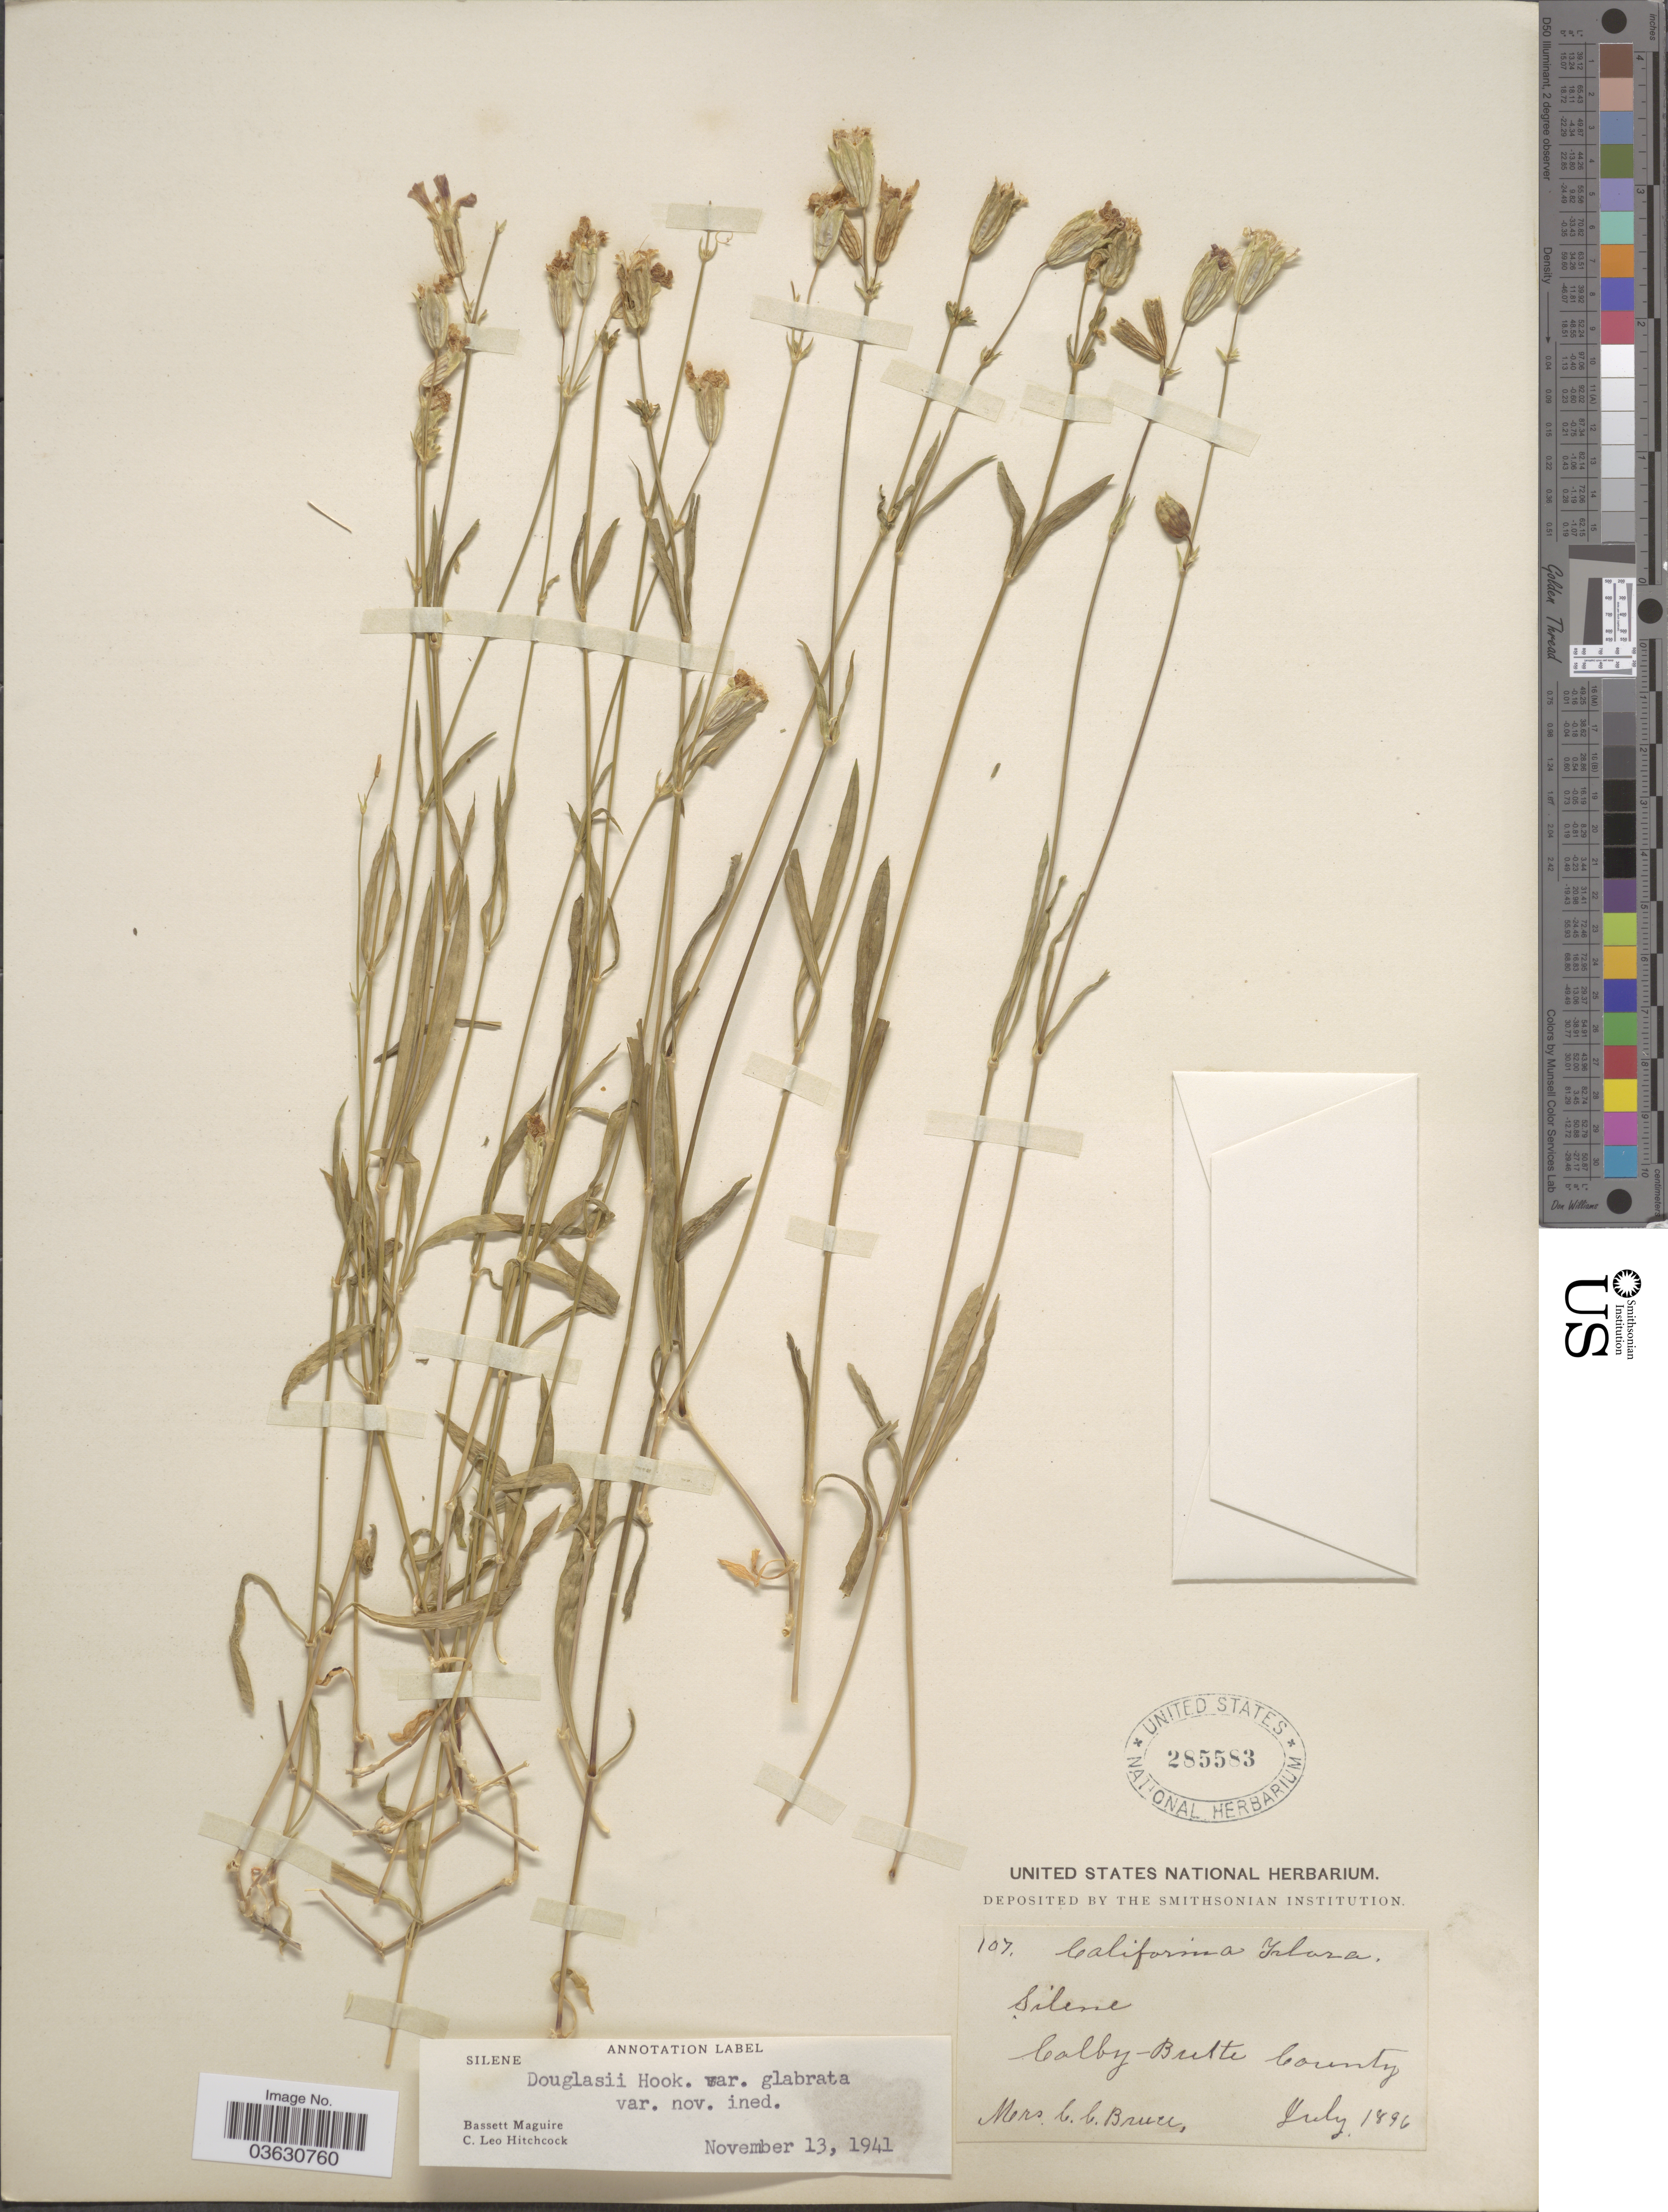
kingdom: Plantae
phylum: Tracheophyta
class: Magnoliopsida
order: Caryophyllales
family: Caryophyllaceae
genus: Silene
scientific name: Silene douglasii var. glabrata Maguire & C.L. Hitchc. var. nov. ined.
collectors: C. Bruce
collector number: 107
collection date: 1896-07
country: United States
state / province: California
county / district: Butte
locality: Colby-Butte County.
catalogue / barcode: US 285583